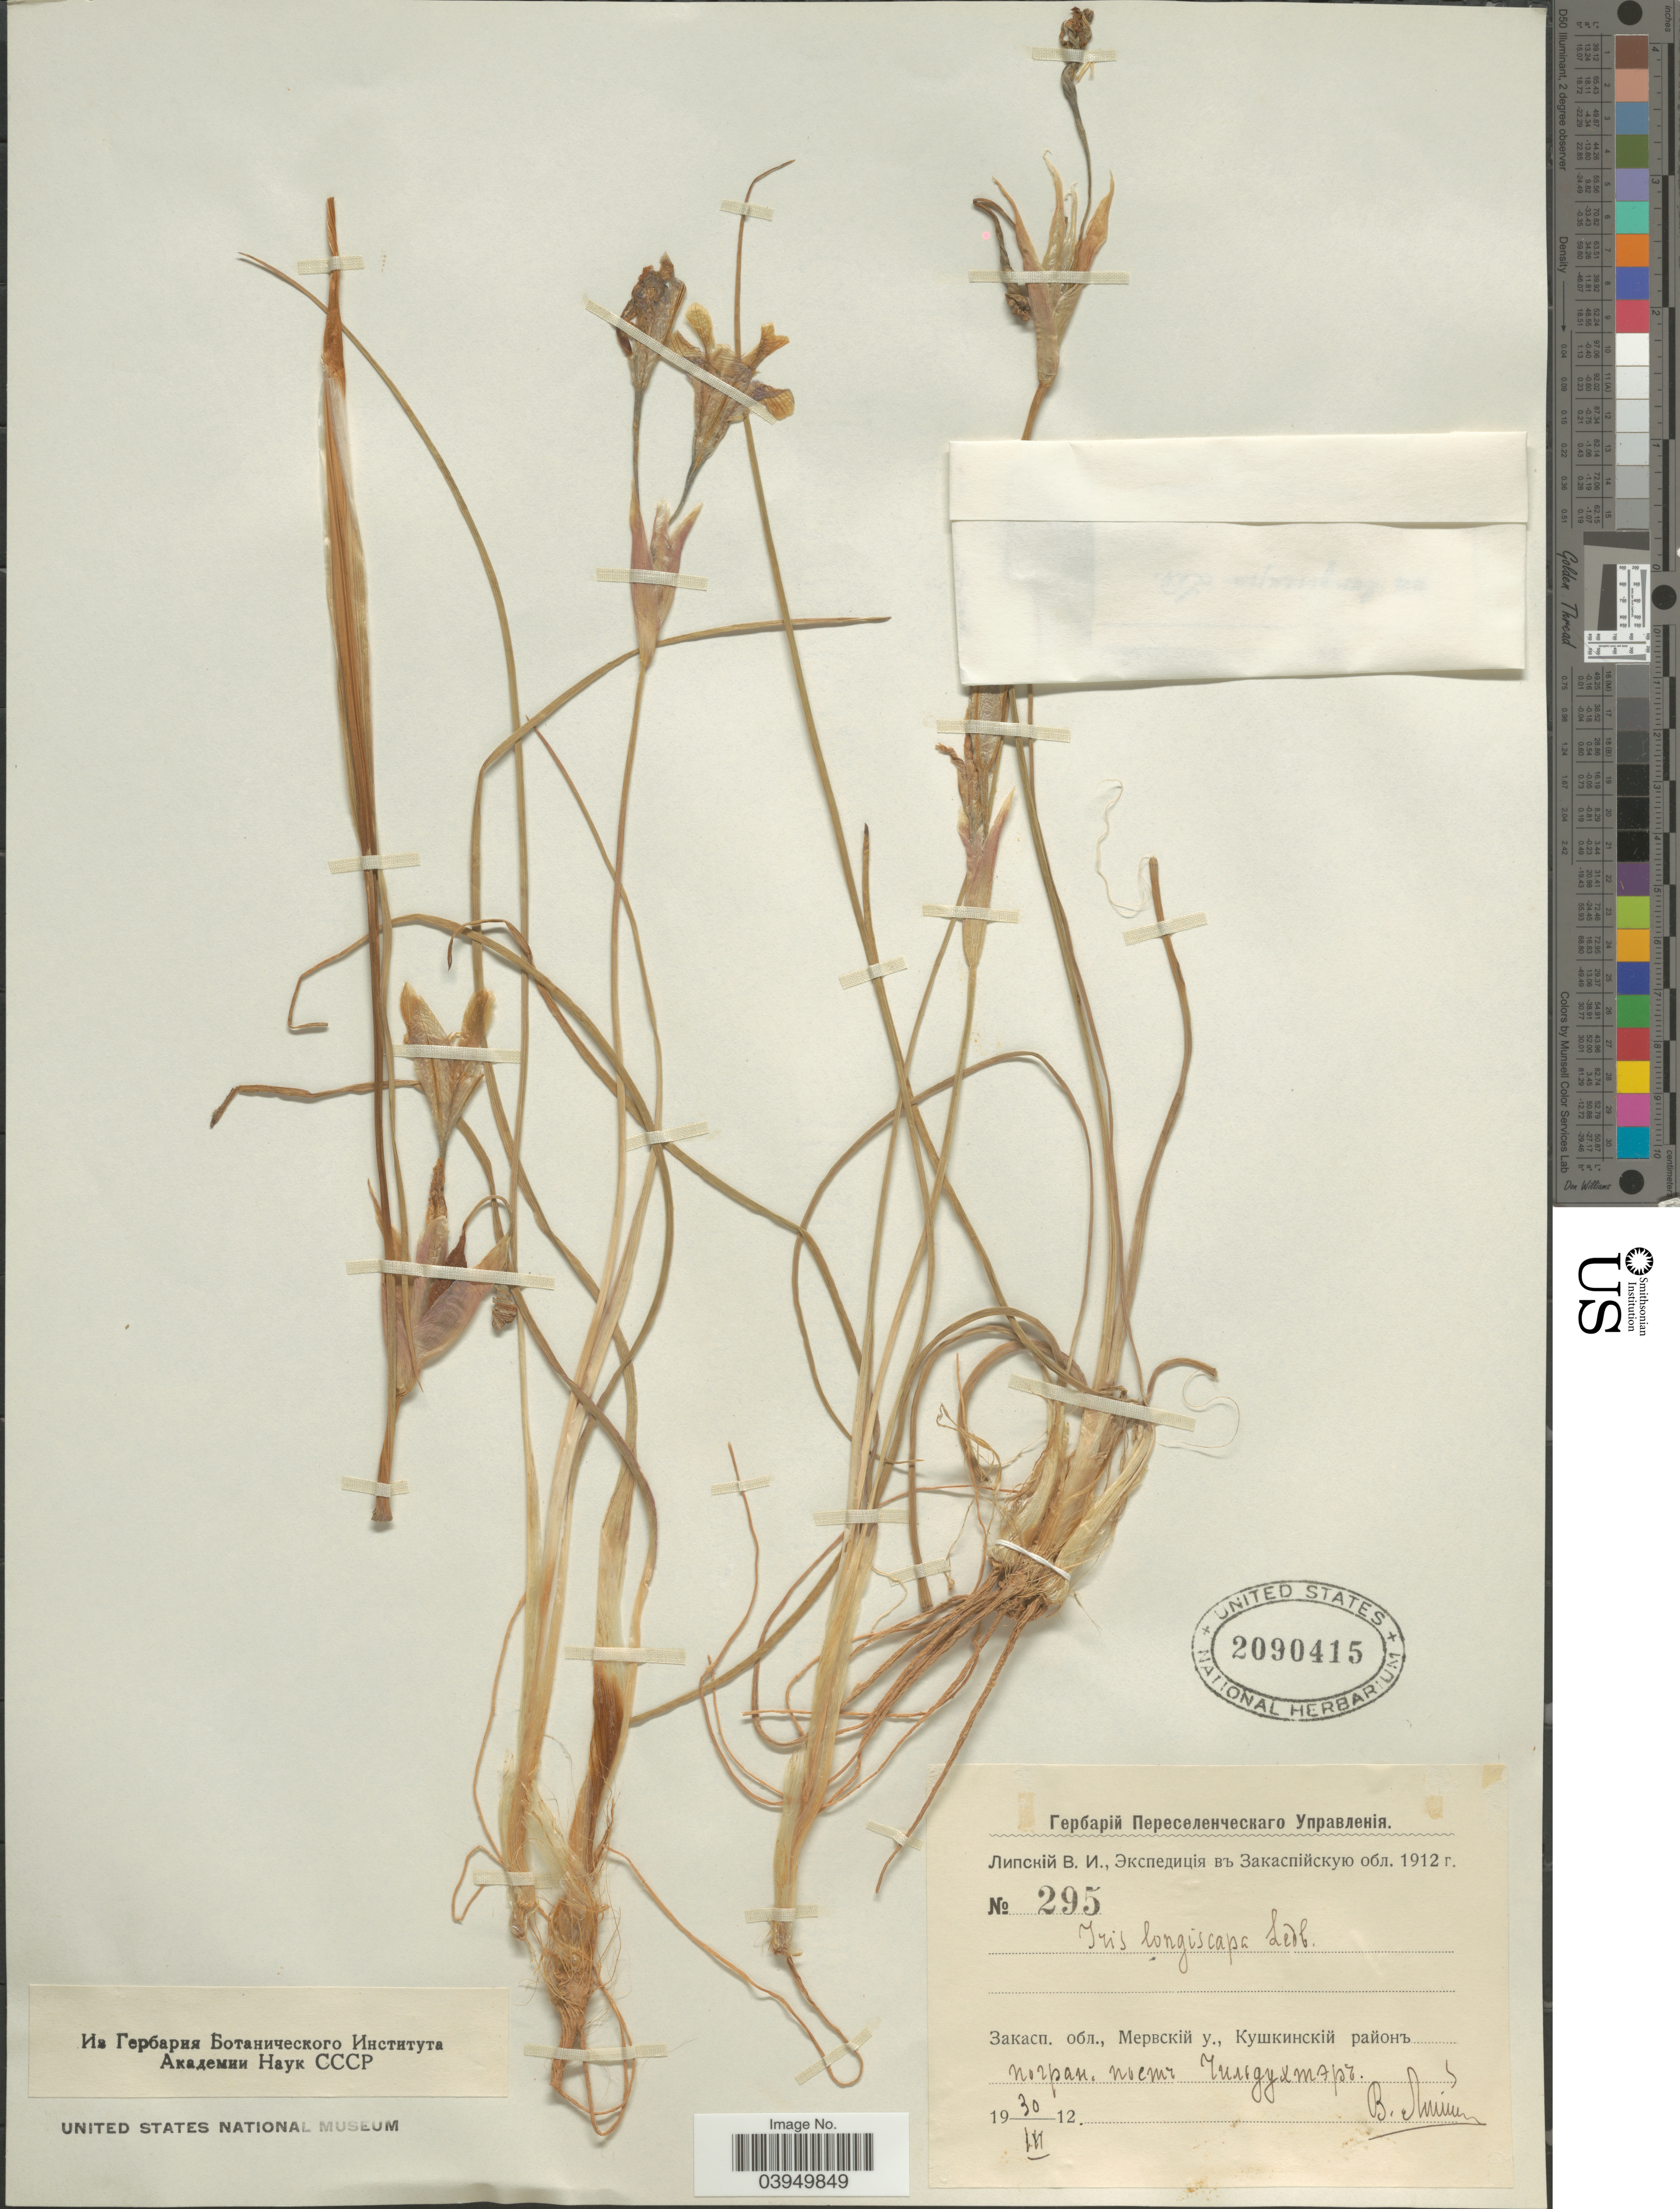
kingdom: Plantae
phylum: Tracheophyta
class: Liliopsida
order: Asparagales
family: Iridaceae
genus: Iris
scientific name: Iris longiscapa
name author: Ledeb.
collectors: V. Lipskiy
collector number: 295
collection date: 1912-03-30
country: Turkmenistan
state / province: Mary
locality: Border Post Childukhter near Kushka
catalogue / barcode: US 2090415